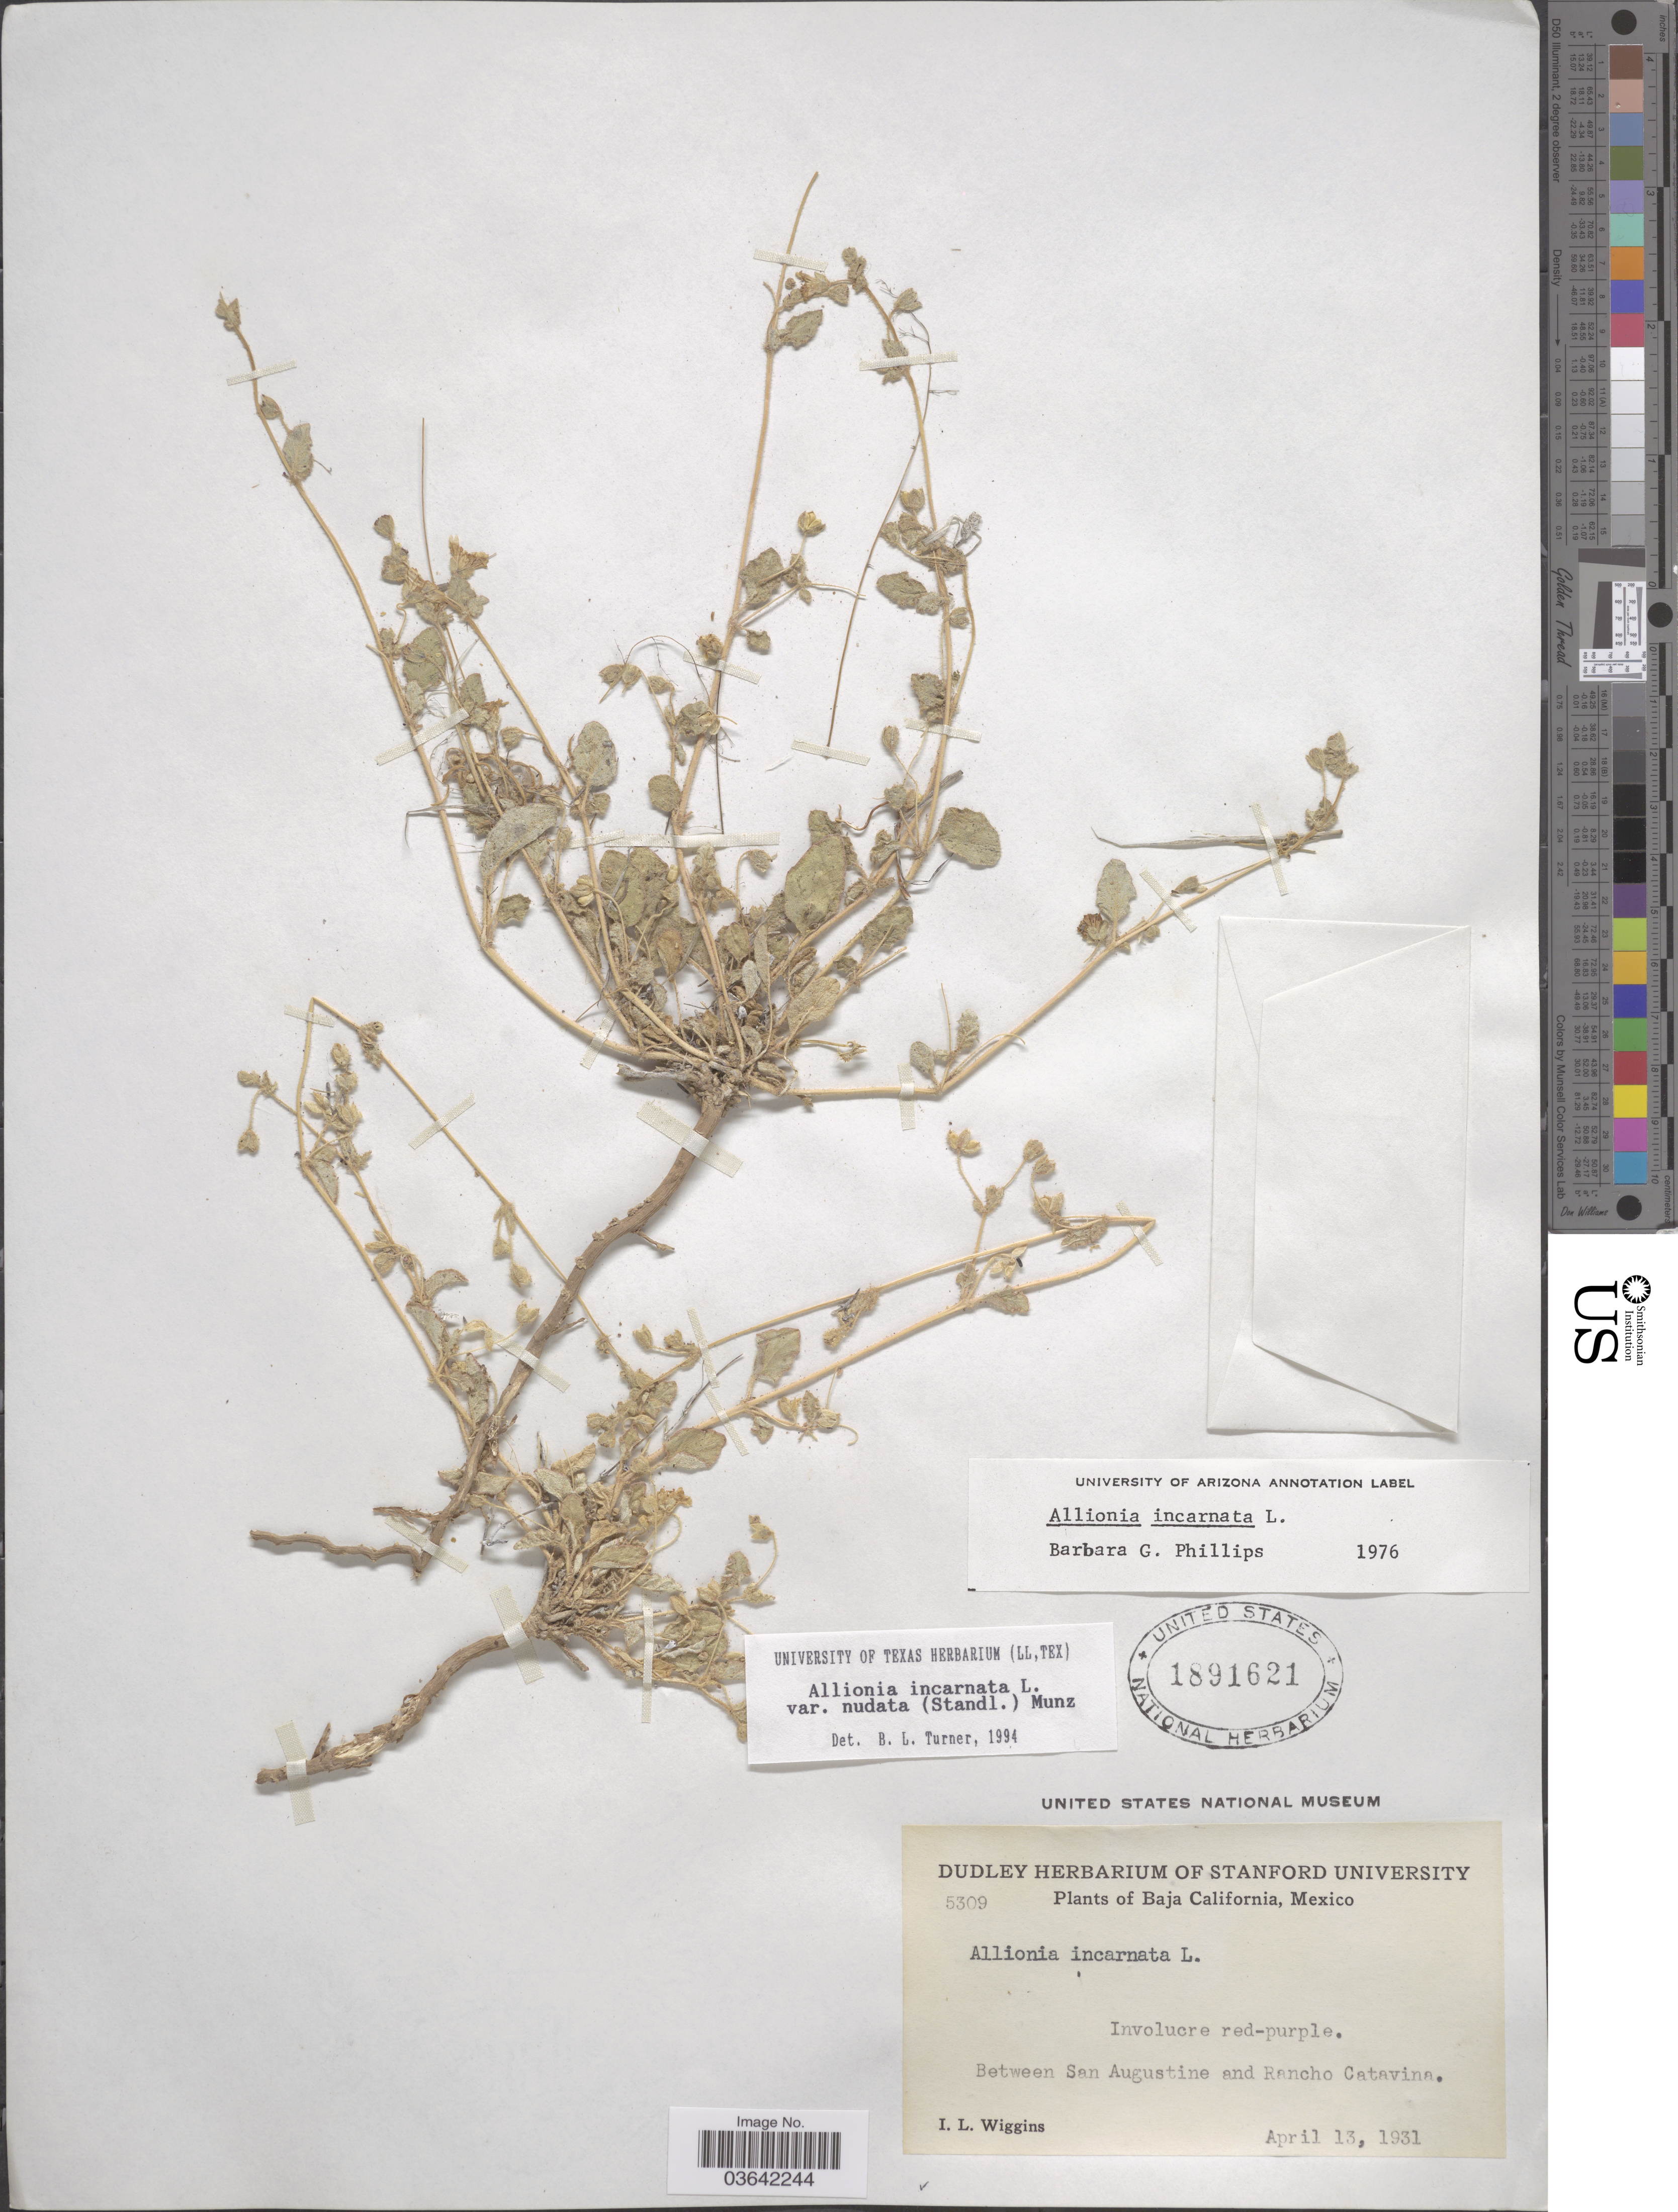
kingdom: Plantae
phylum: Tracheophyta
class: Magnoliopsida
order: Caryophyllales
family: Nyctaginaceae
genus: Allionia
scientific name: Allionia incarnata var. nudata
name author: (Standl.) Munz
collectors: I. L. Wiggins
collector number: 5309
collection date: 1931-04-13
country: Mexico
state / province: Baja California Norte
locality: Between San Augustine and Rancho Catavina.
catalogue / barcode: US 1891621